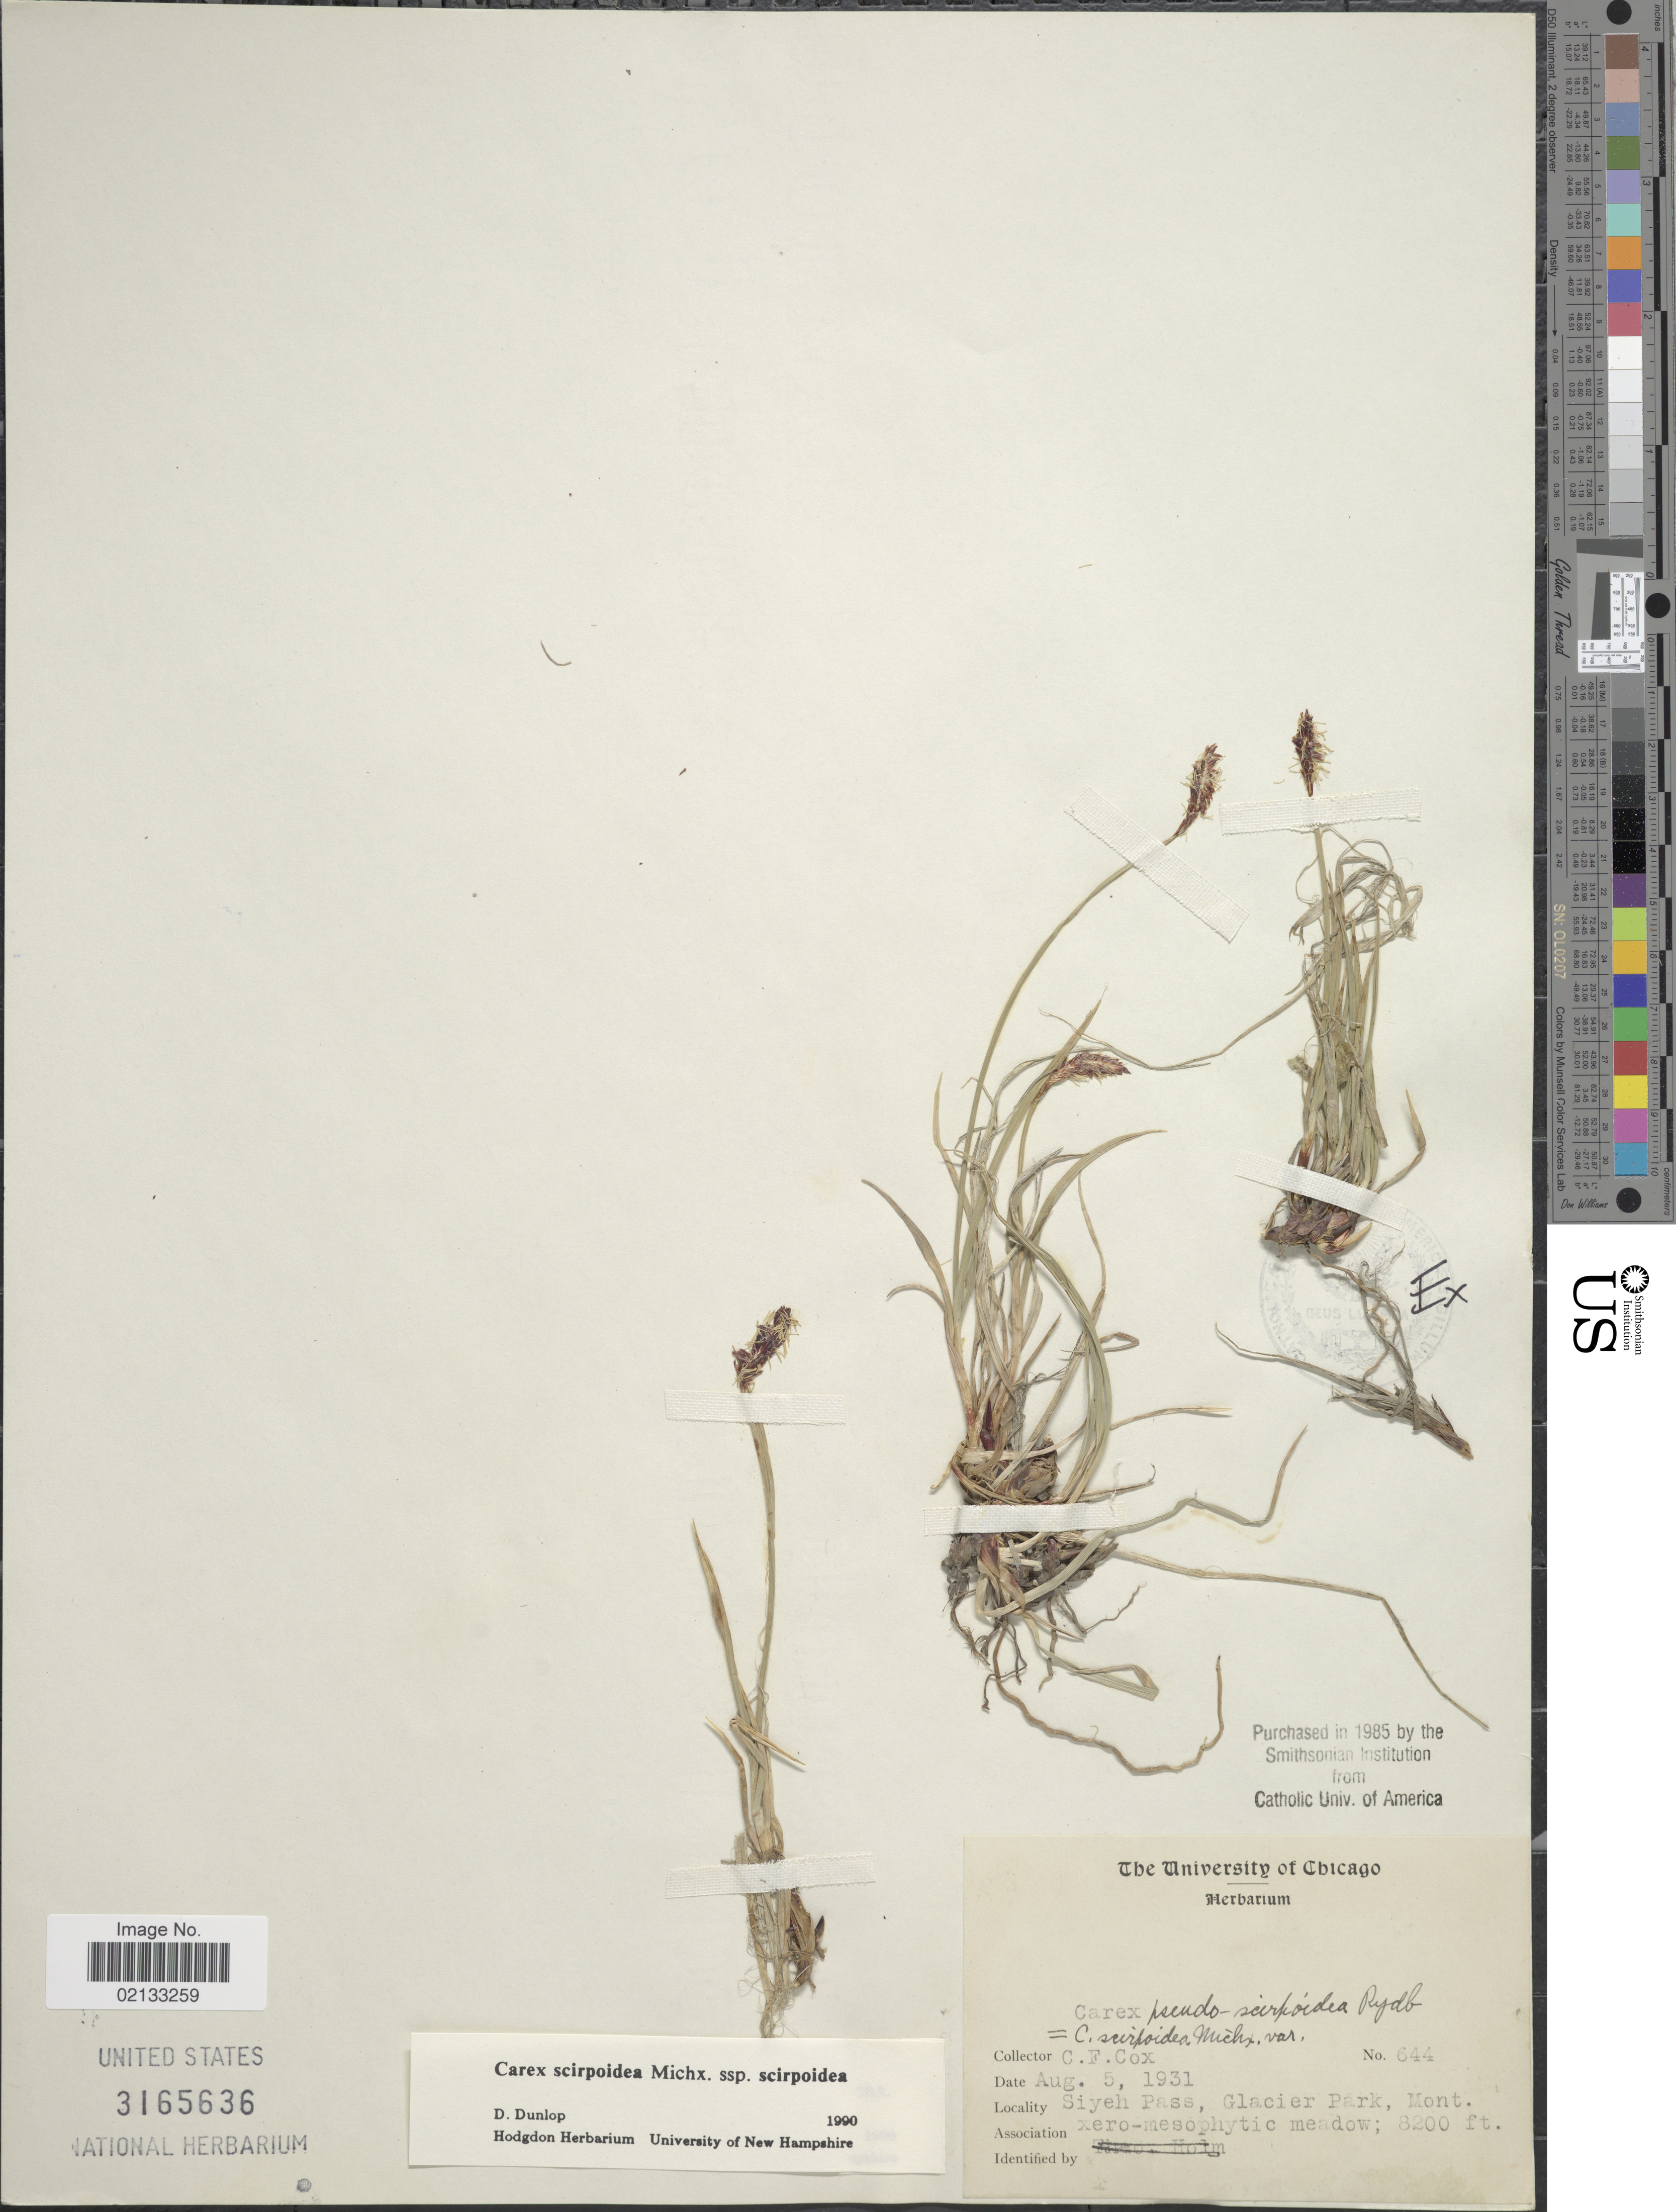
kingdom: Plantae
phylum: Tracheophyta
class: Liliopsida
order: Poales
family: Cyperaceae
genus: Carex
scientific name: Carex scirpoidea subsp. scirpoidea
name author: Michx.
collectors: C. Cox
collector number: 644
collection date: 1931-08-05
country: United States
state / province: Montana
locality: Siyeh Pass, Glacier Park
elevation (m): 2499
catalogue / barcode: US 3165636